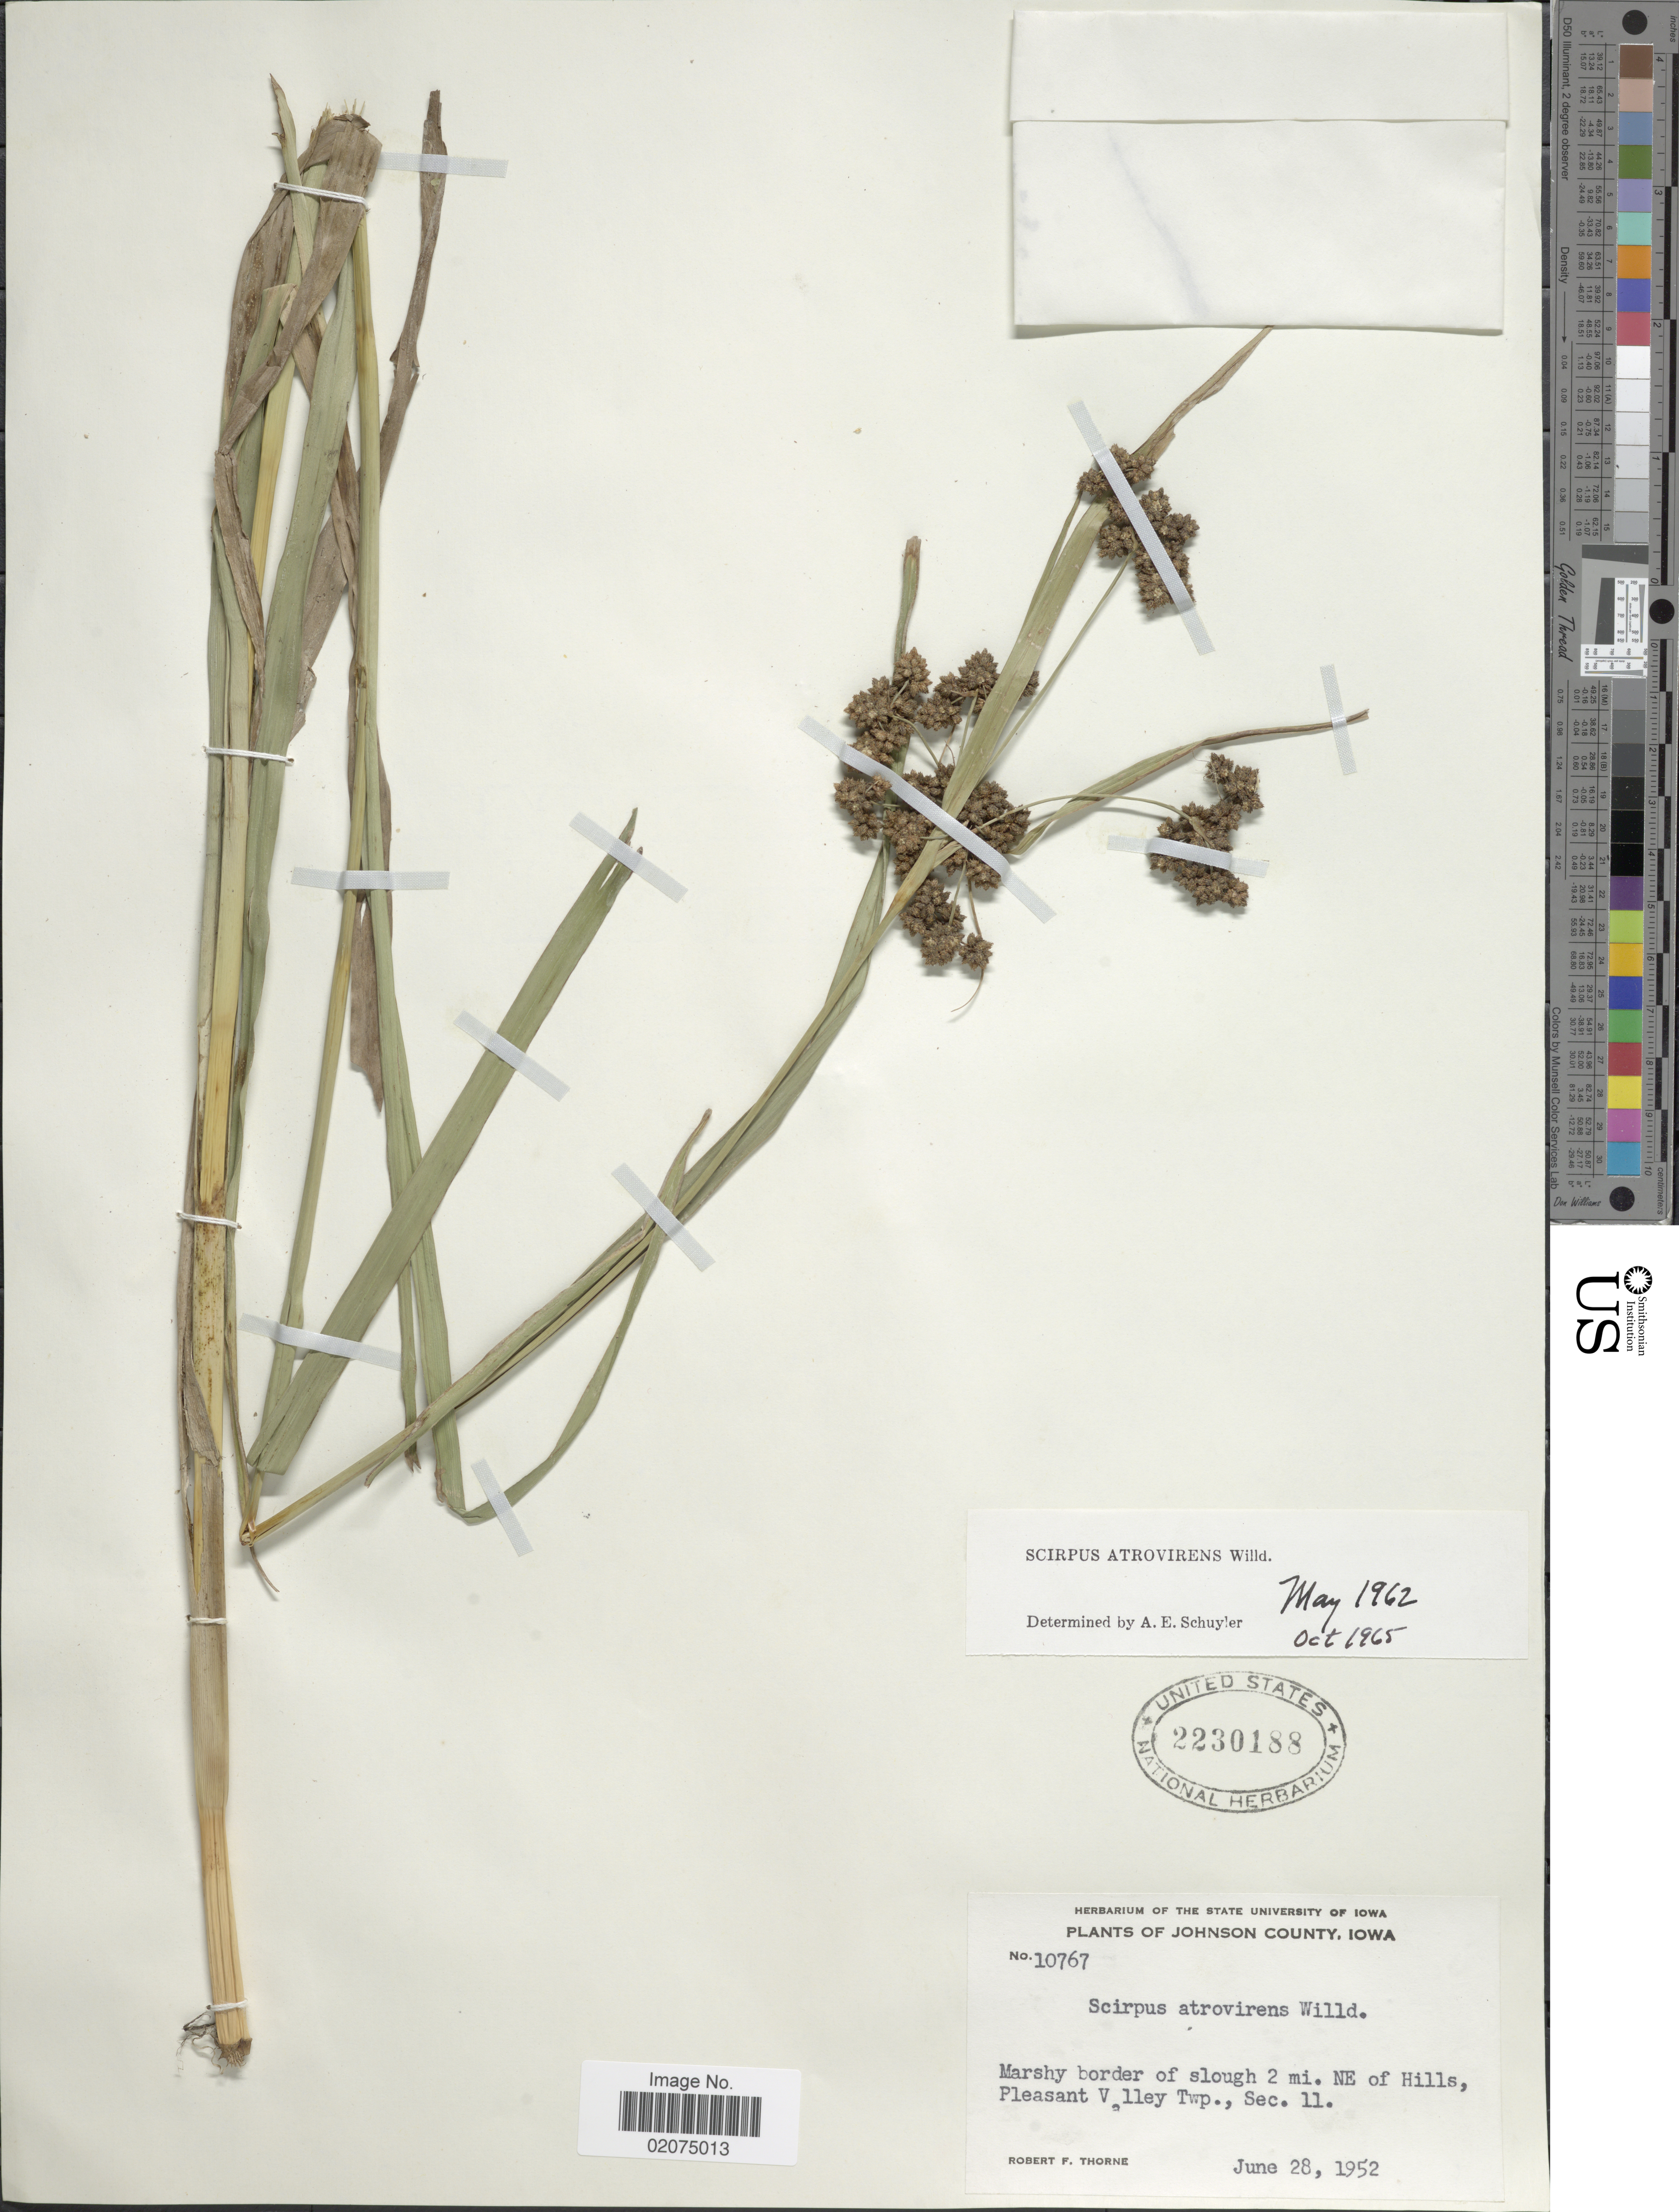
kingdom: Plantae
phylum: Tracheophyta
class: Liliopsida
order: Poales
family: Cyperaceae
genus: Scirpus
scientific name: Scirpus atrovirens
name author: Willd.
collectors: R. F. Thorne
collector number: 10767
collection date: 1952-06-28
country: United States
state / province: Iowa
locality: Johnson County, 2 mi NE of Hills, Pleasant Valley Twp, Sec 11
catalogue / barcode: US 2230188